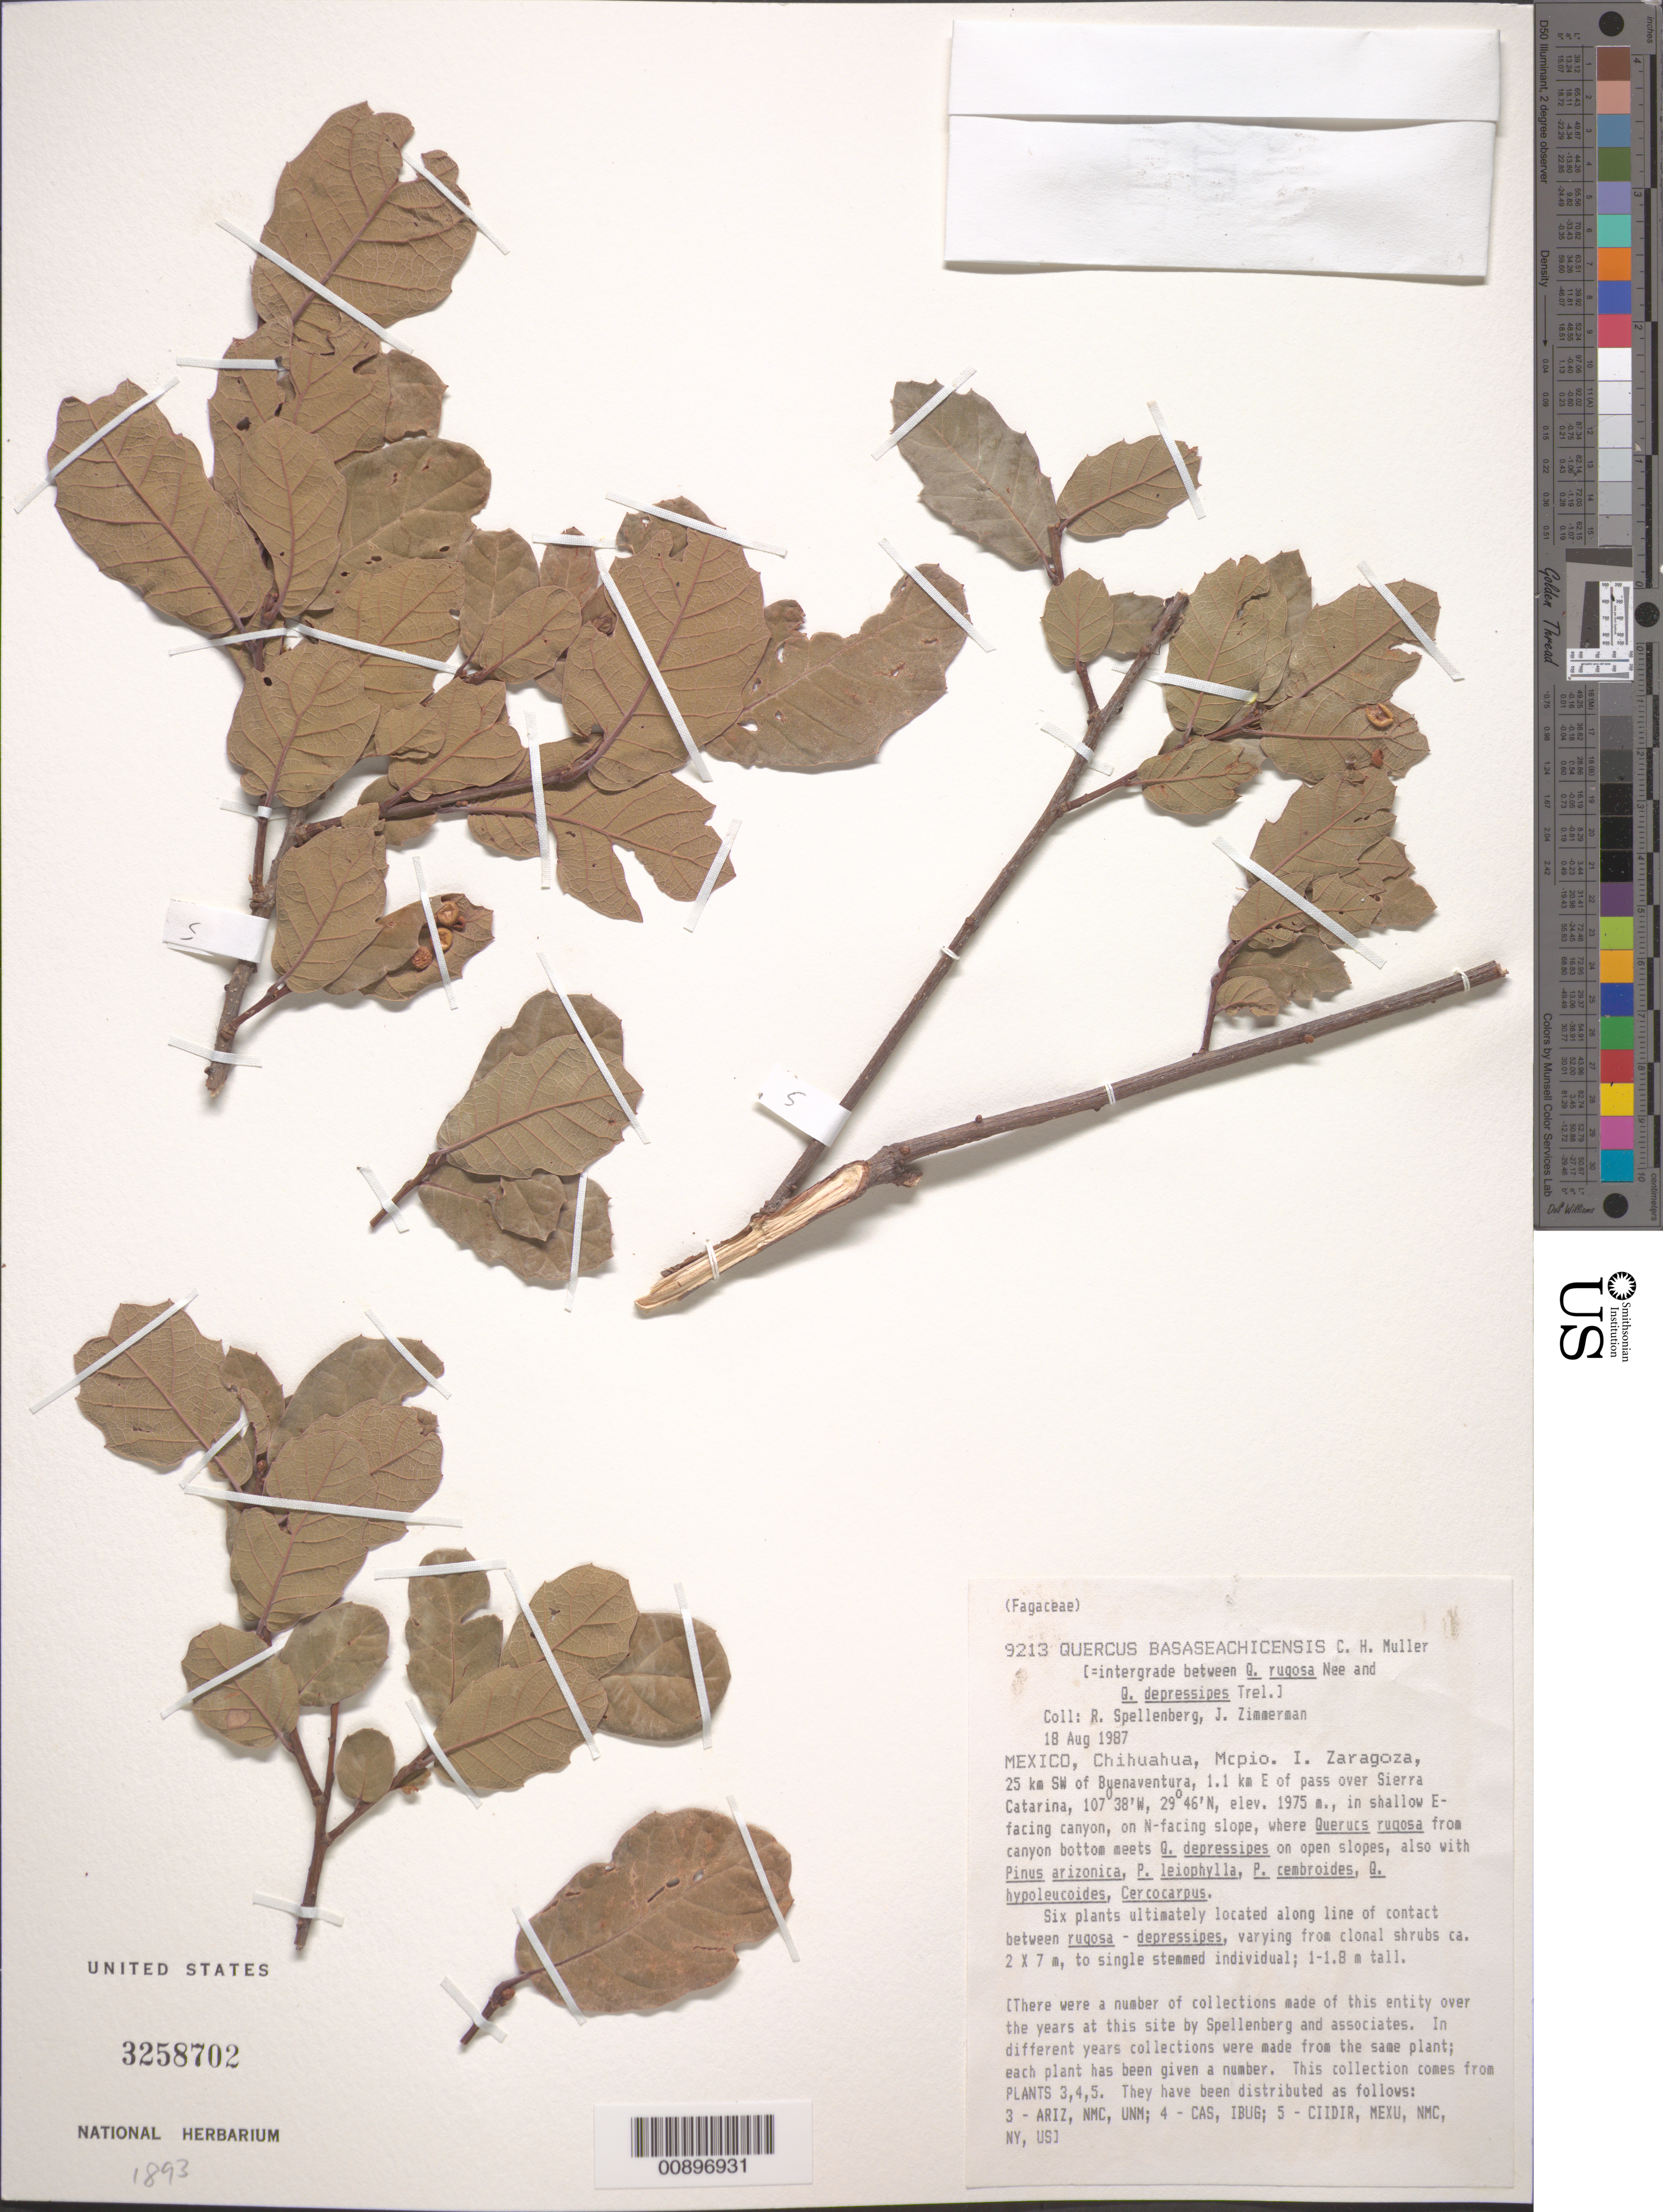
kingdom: Plantae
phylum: Tracheophyta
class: Magnoliopsida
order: Fagales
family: Fagaceae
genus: Quercus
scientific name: Quercus basaseachicensis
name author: C.H. Müll.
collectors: R. W. Spellenberg & J. Zimmerman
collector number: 9213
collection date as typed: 18 Aug 1987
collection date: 1987-08-18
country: Mexico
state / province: Chihuahua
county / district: Ignacio Zaragoza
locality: Chihuahua, Mpio. I. Zaragoza, 25 km SW of Buenaventura, 1.1 km E of pass over Sierra Catarina.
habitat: In shallow E-facing canyon, on N-facing slope, where Quercus rugosa from canyon bottom meets Q. depressipes on open slopes,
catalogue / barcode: US 3258702